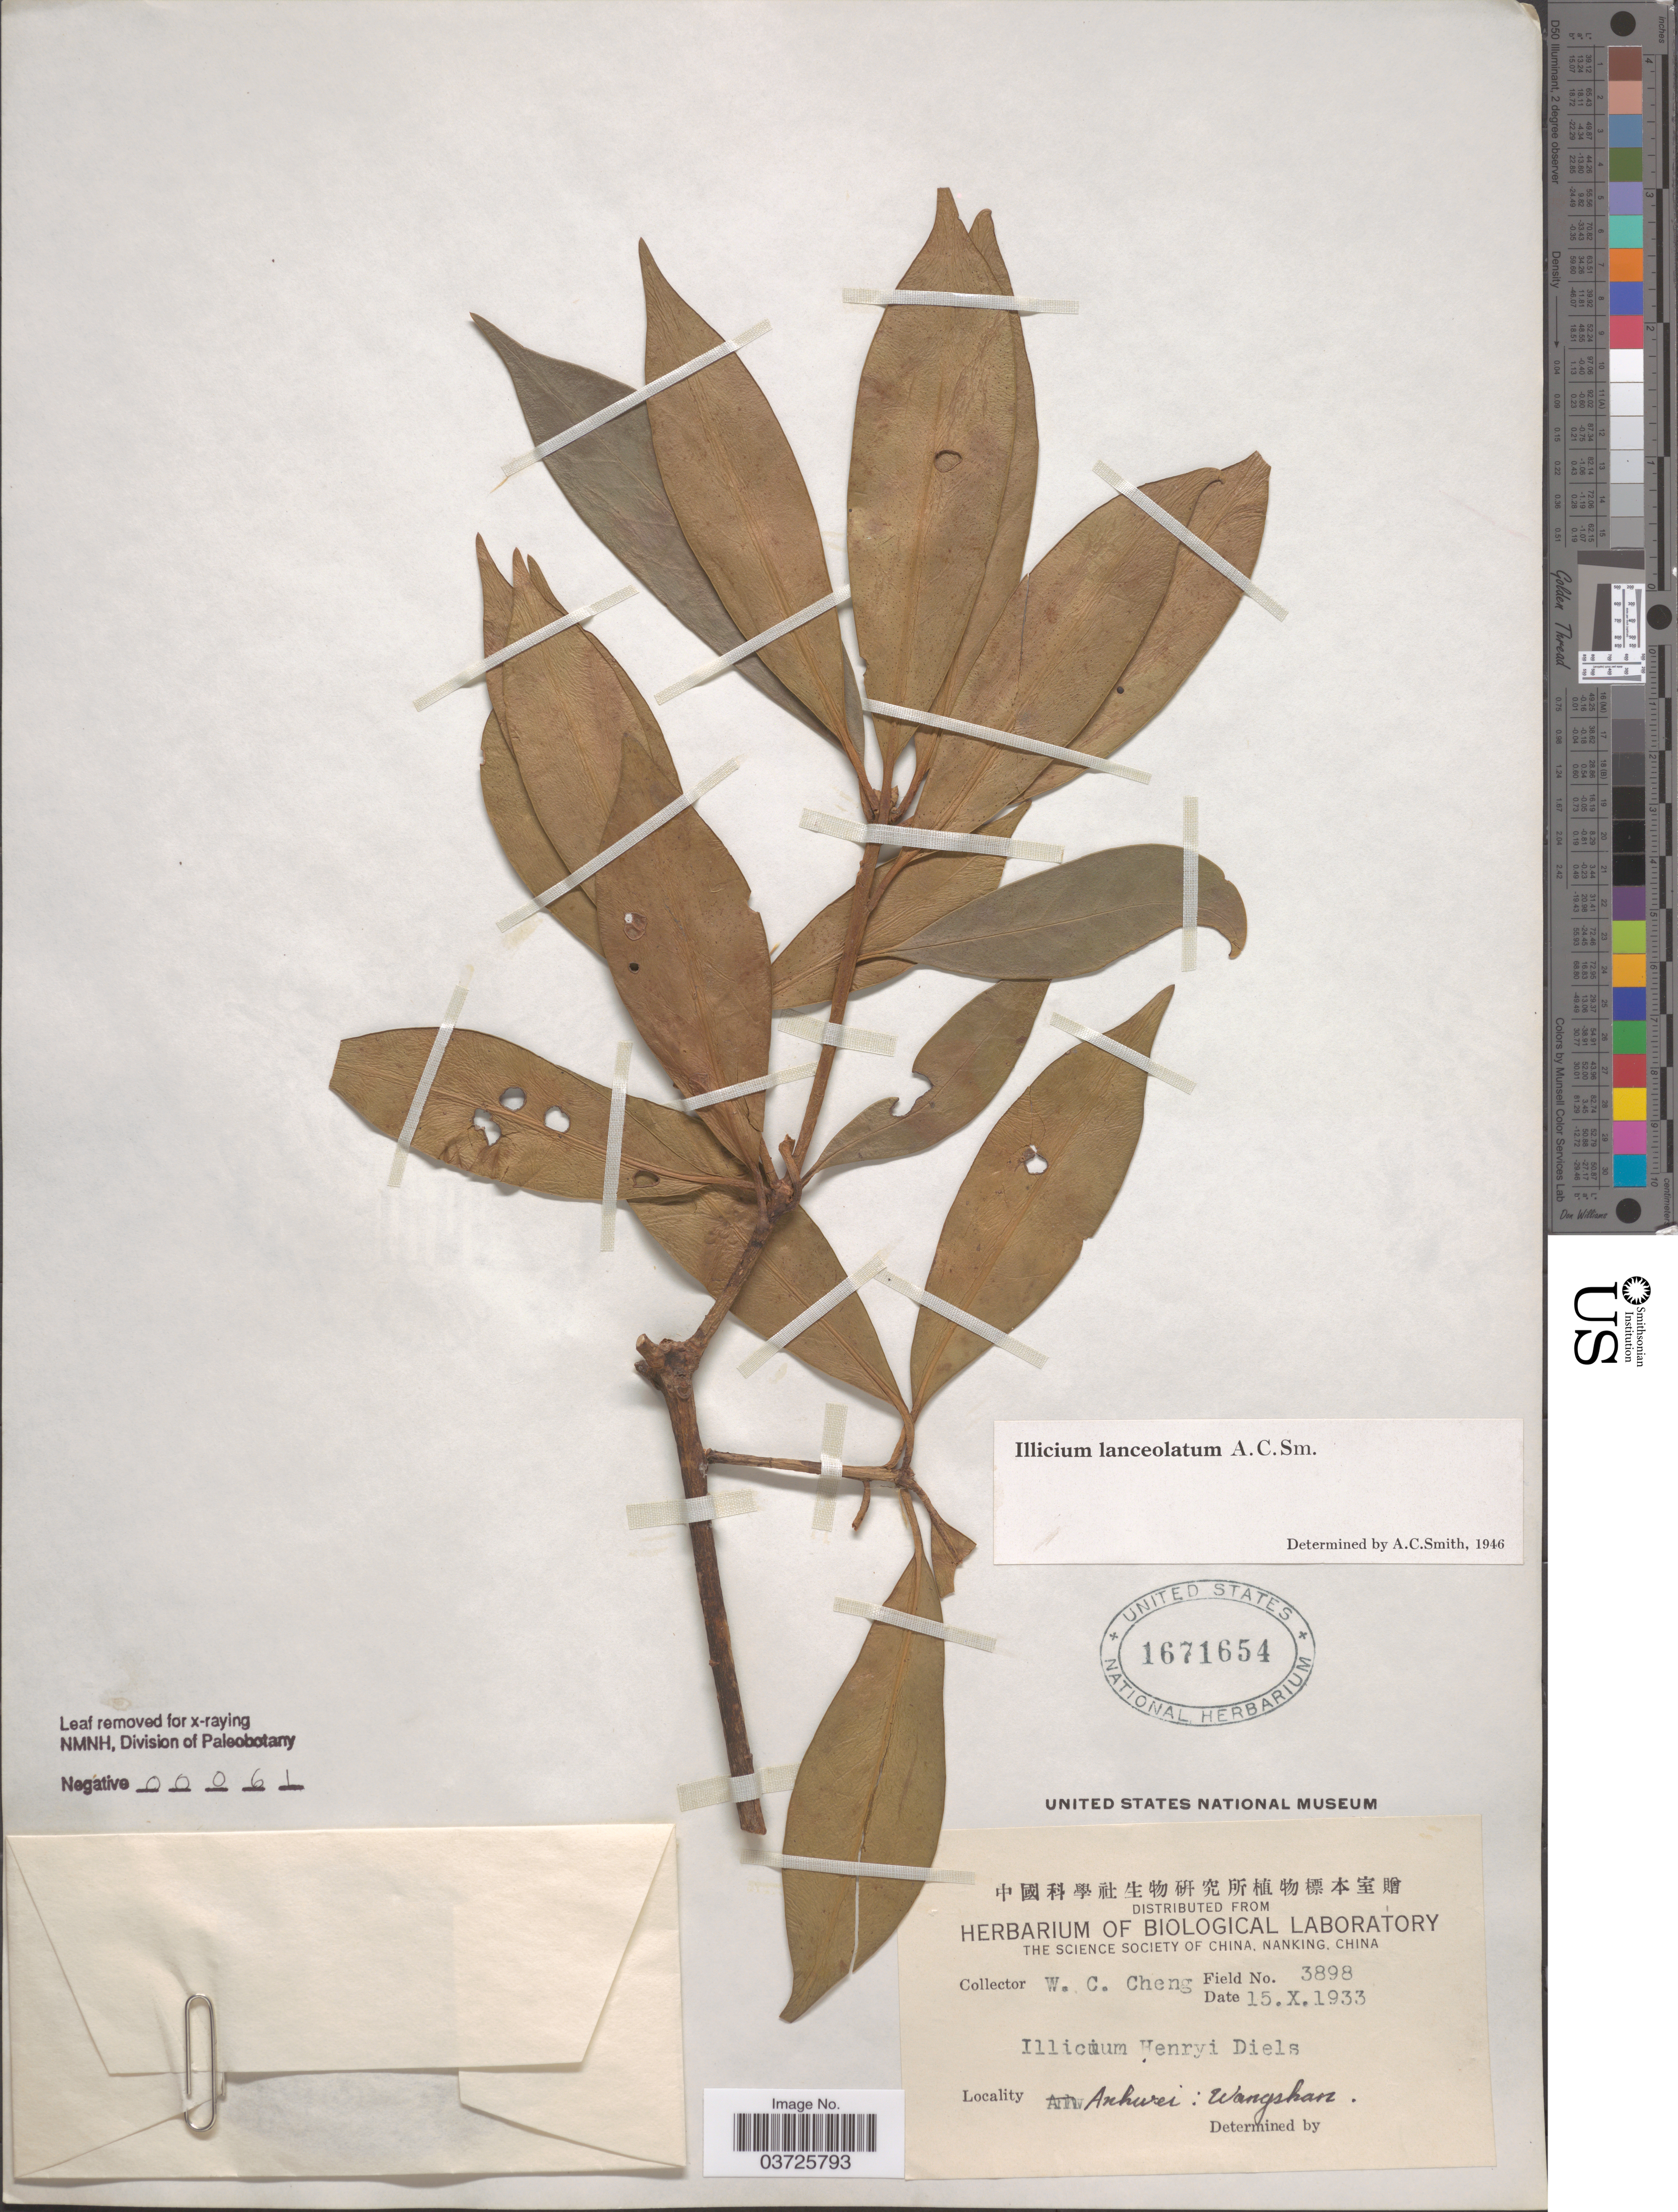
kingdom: Plantae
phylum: Tracheophyta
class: Magnoliopsida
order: Austrobaileyales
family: Schisandraceae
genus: Illicium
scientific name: Illicium lanceolatum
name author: A.C. Sm.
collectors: W. C. Cheng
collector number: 3898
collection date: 1933-10-15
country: China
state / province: Anhui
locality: Anhwei: Wangshan.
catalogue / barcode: US 1671654